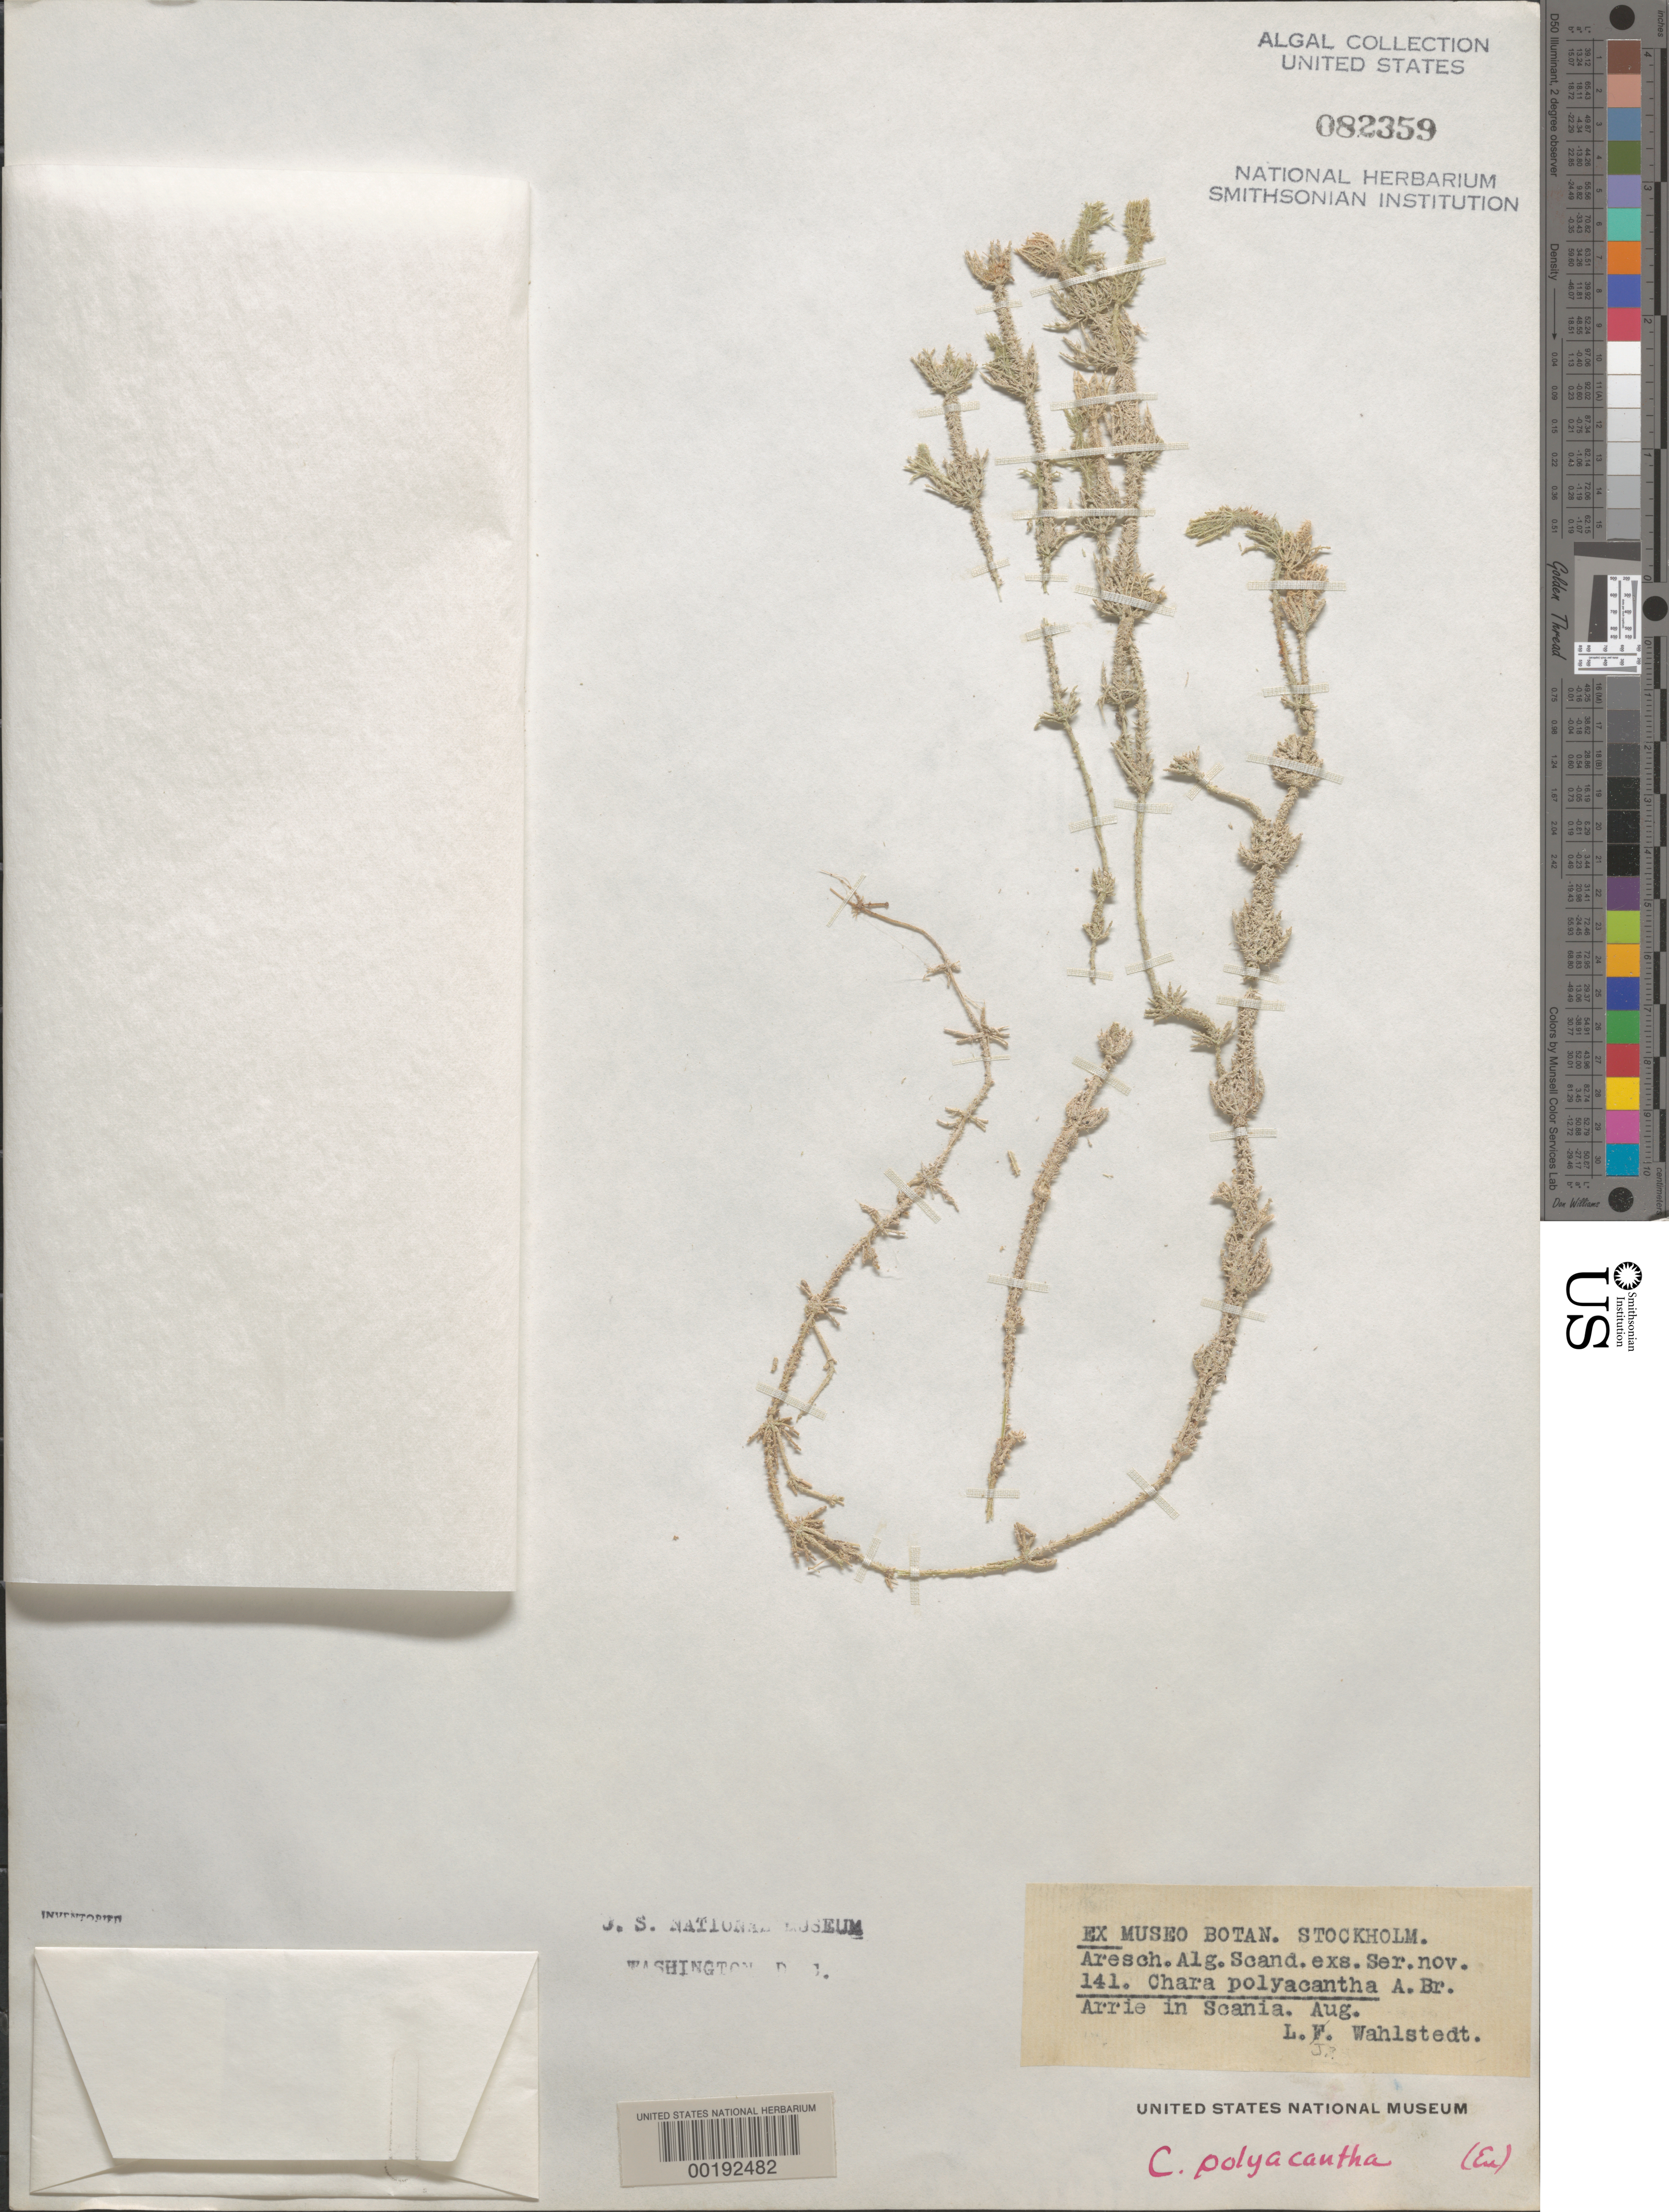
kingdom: Plantae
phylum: Charophyta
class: Charophyceae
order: Charales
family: Characeae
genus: Chara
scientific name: Chara aculeolata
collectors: L. J. Wahlstedt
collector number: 141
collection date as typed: Aug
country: Sweden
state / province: Skåne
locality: Arrie, skane (scania)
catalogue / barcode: US 82359